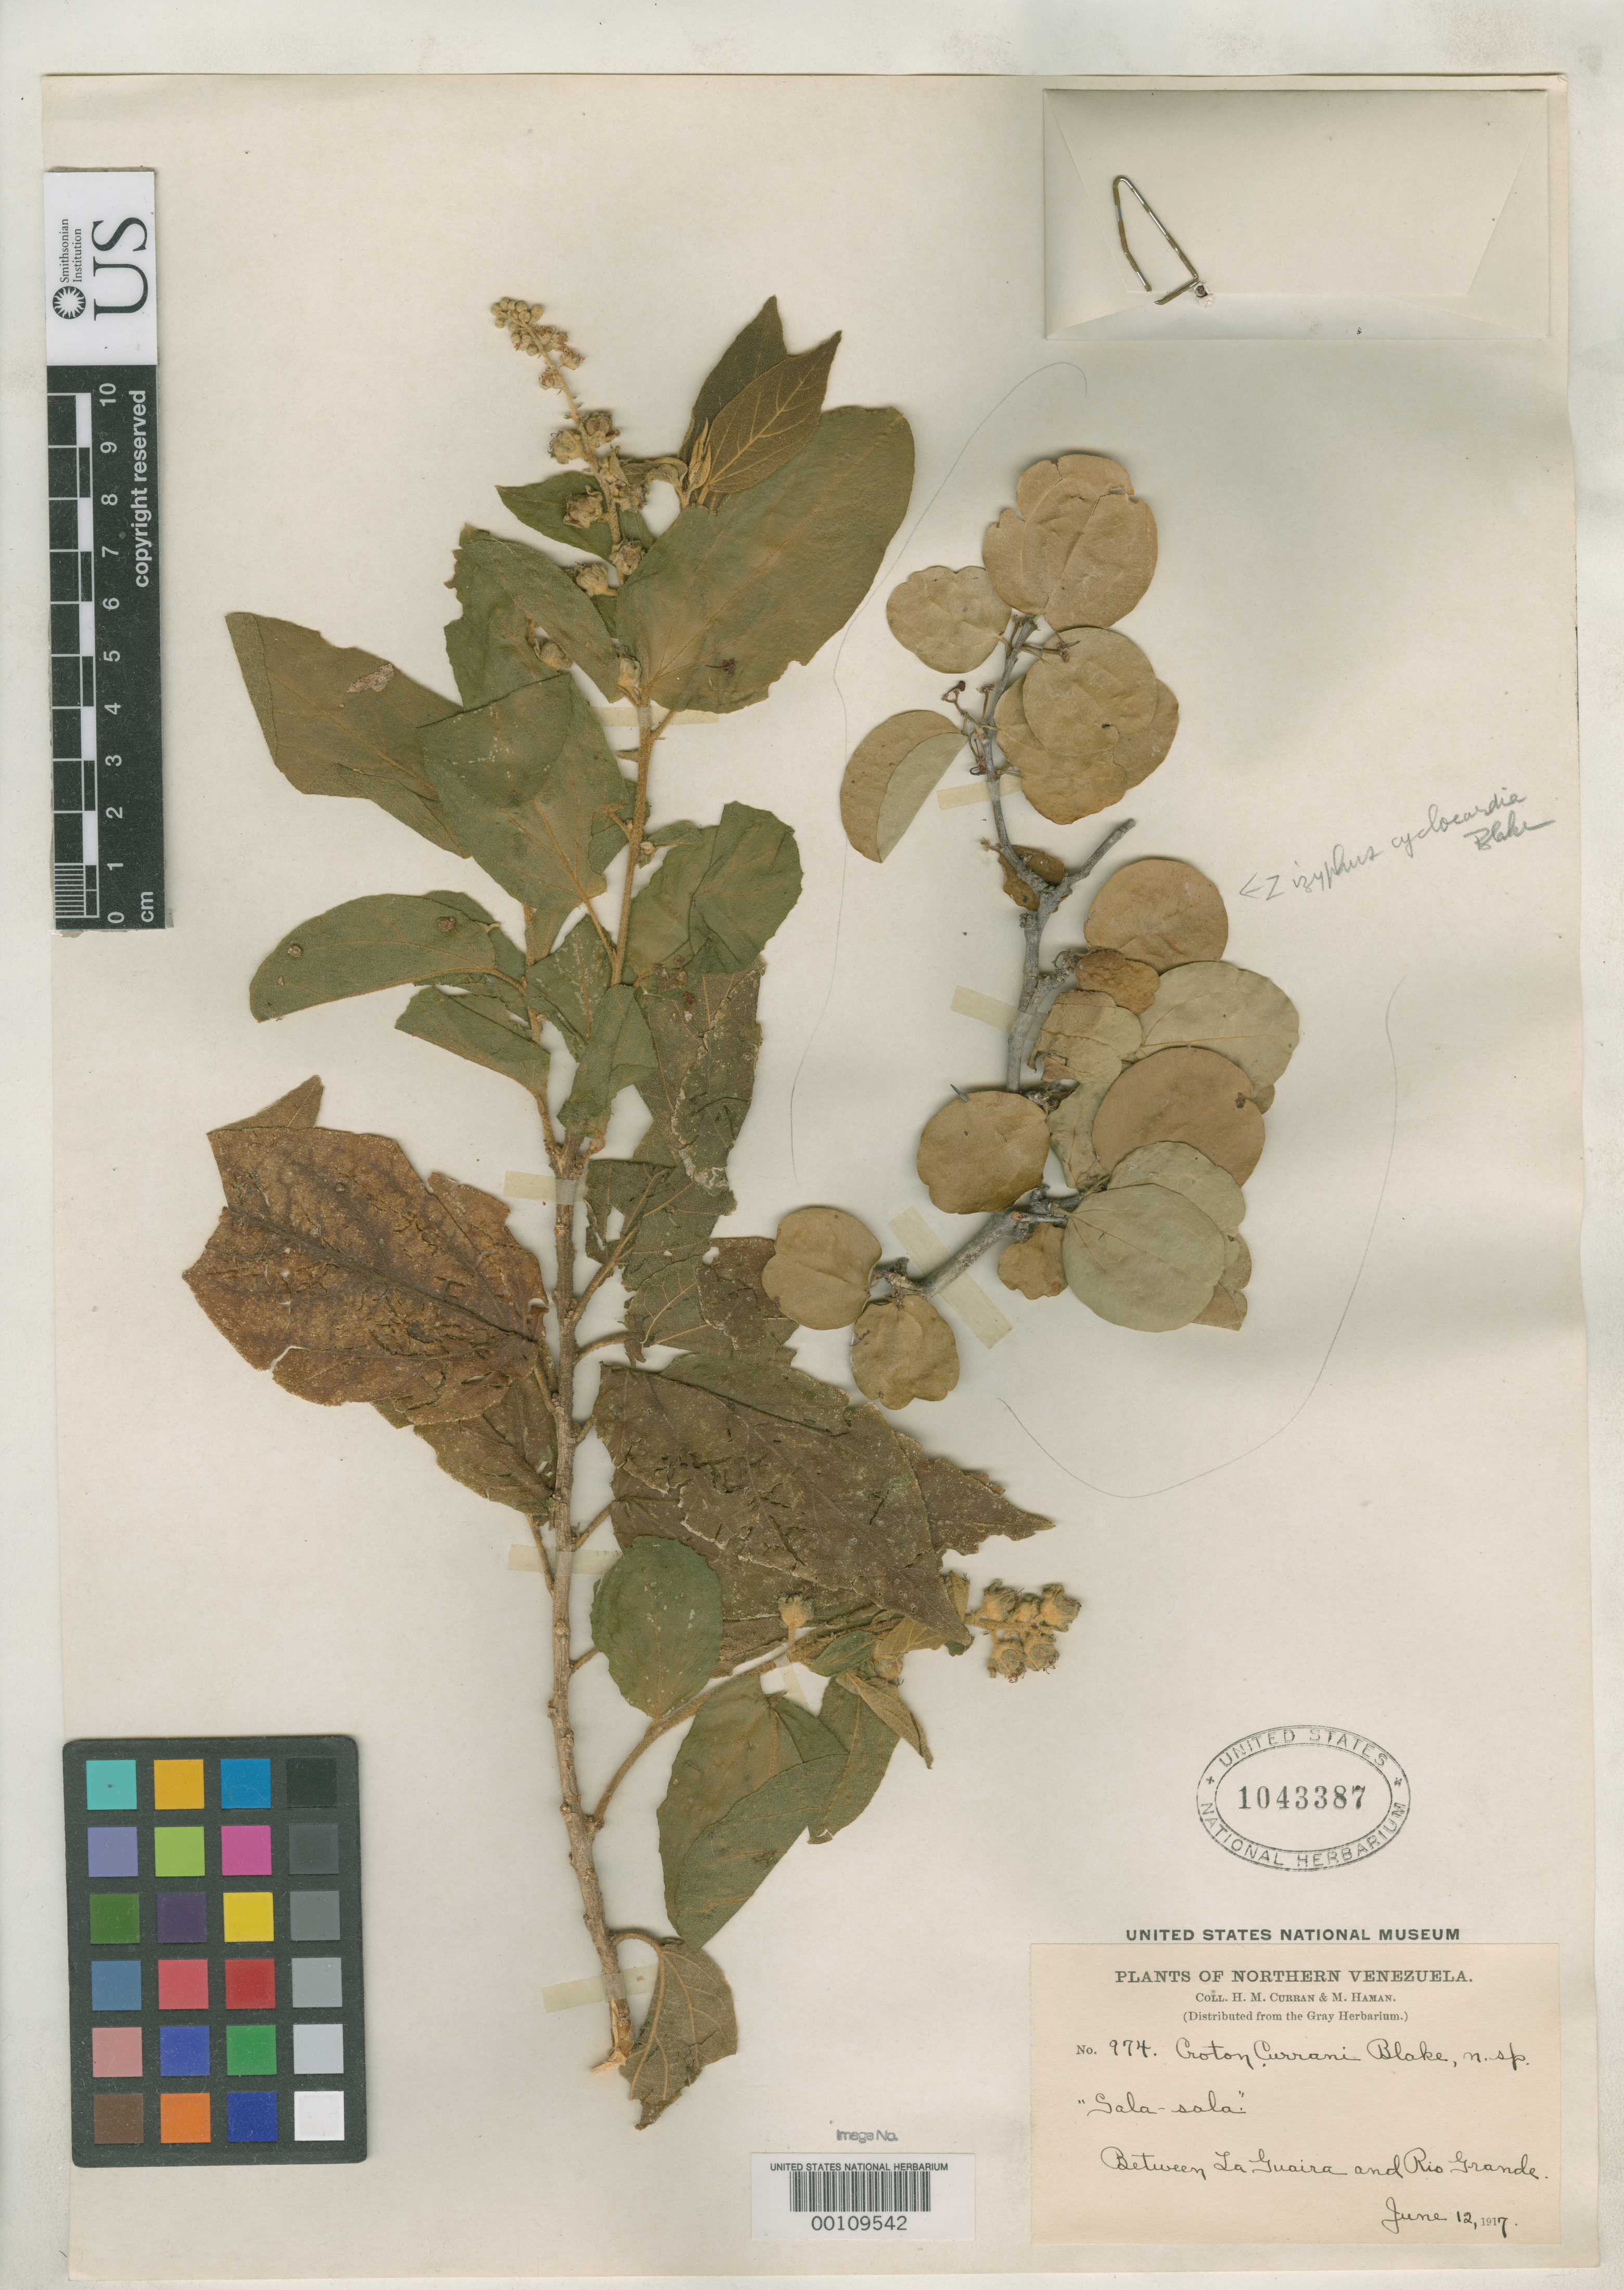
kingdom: Plantae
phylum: Tracheophyta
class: Magnoliopsida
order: Malpighiales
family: Euphorbiaceae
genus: Croton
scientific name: Croton curranii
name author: S.F. Blake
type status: Isotype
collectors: H. M. Curran & M. Haman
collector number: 974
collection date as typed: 12 Jun 1917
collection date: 1917-06-12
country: Venezuela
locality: Between La Gud Rio Grande. [?]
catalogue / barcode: US 1043387